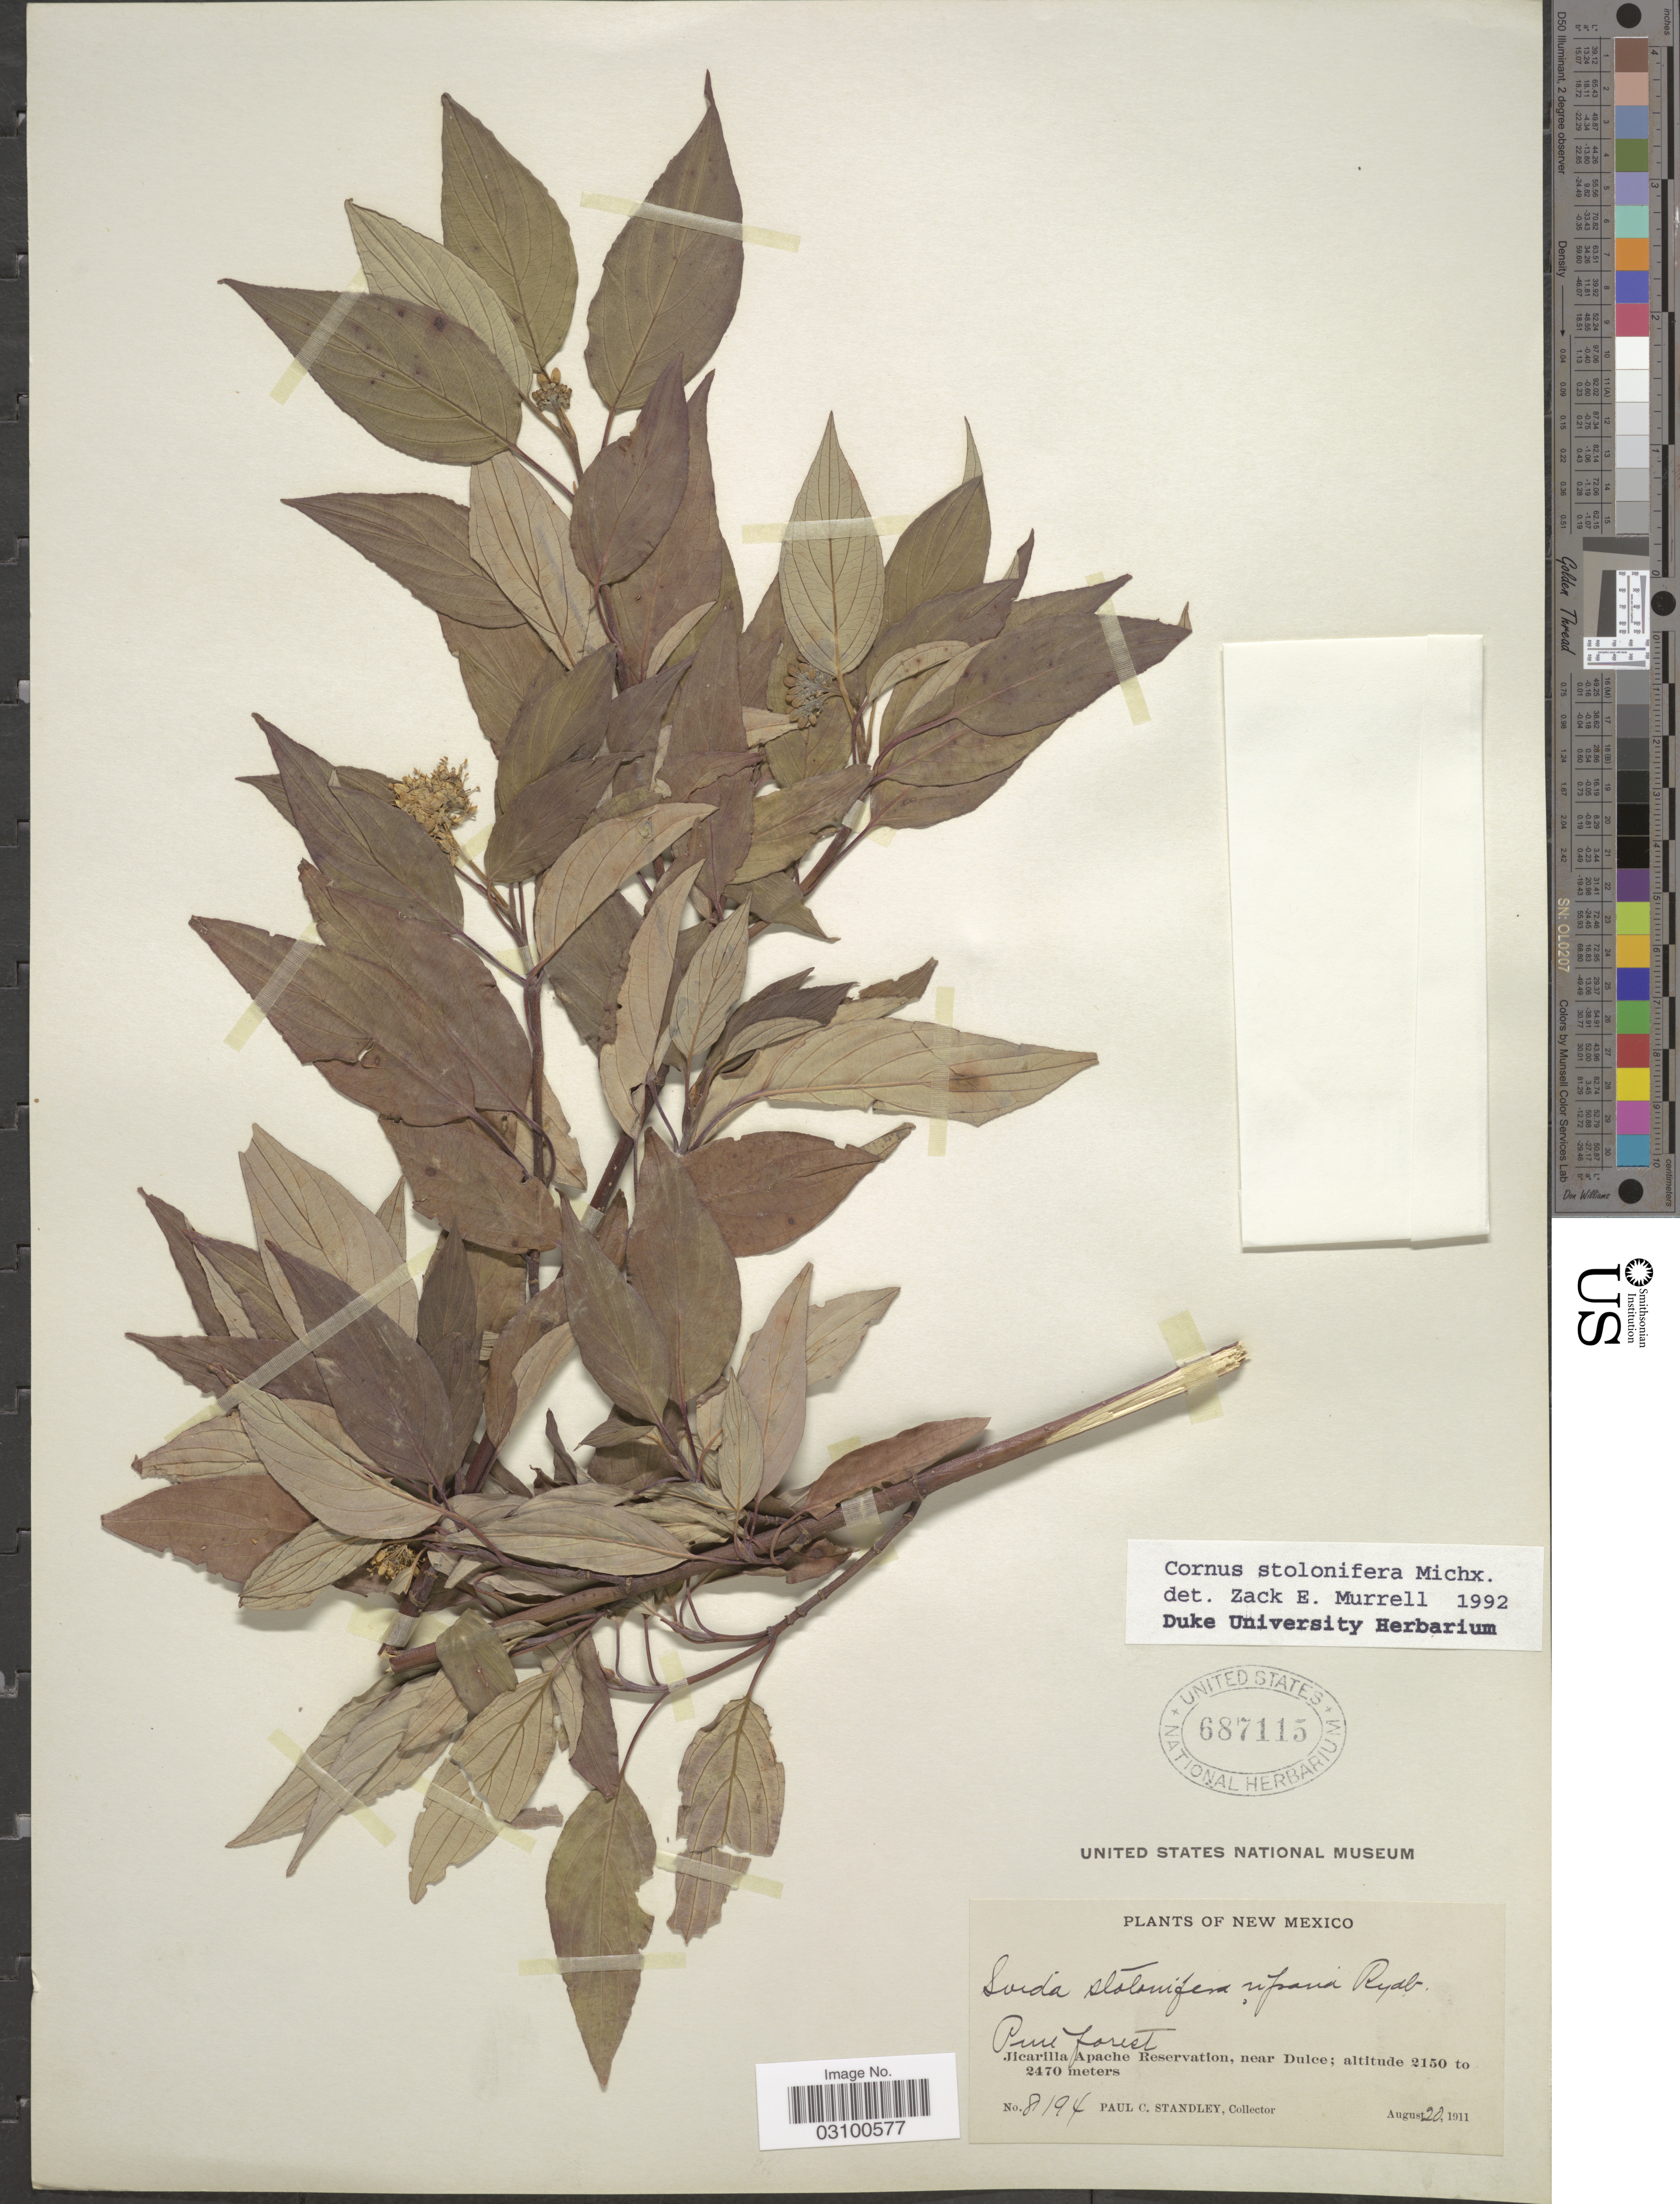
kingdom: Plantae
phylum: Tracheophyta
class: Magnoliopsida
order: Cornales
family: Cornaceae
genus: Cornus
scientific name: Cornus sericea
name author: L.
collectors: P. C. Standley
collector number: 8194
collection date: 1911-08-20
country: United States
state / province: New Mexico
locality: Jicarilla Apache Reservation, near Dulce.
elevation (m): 2150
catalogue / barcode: US 687115